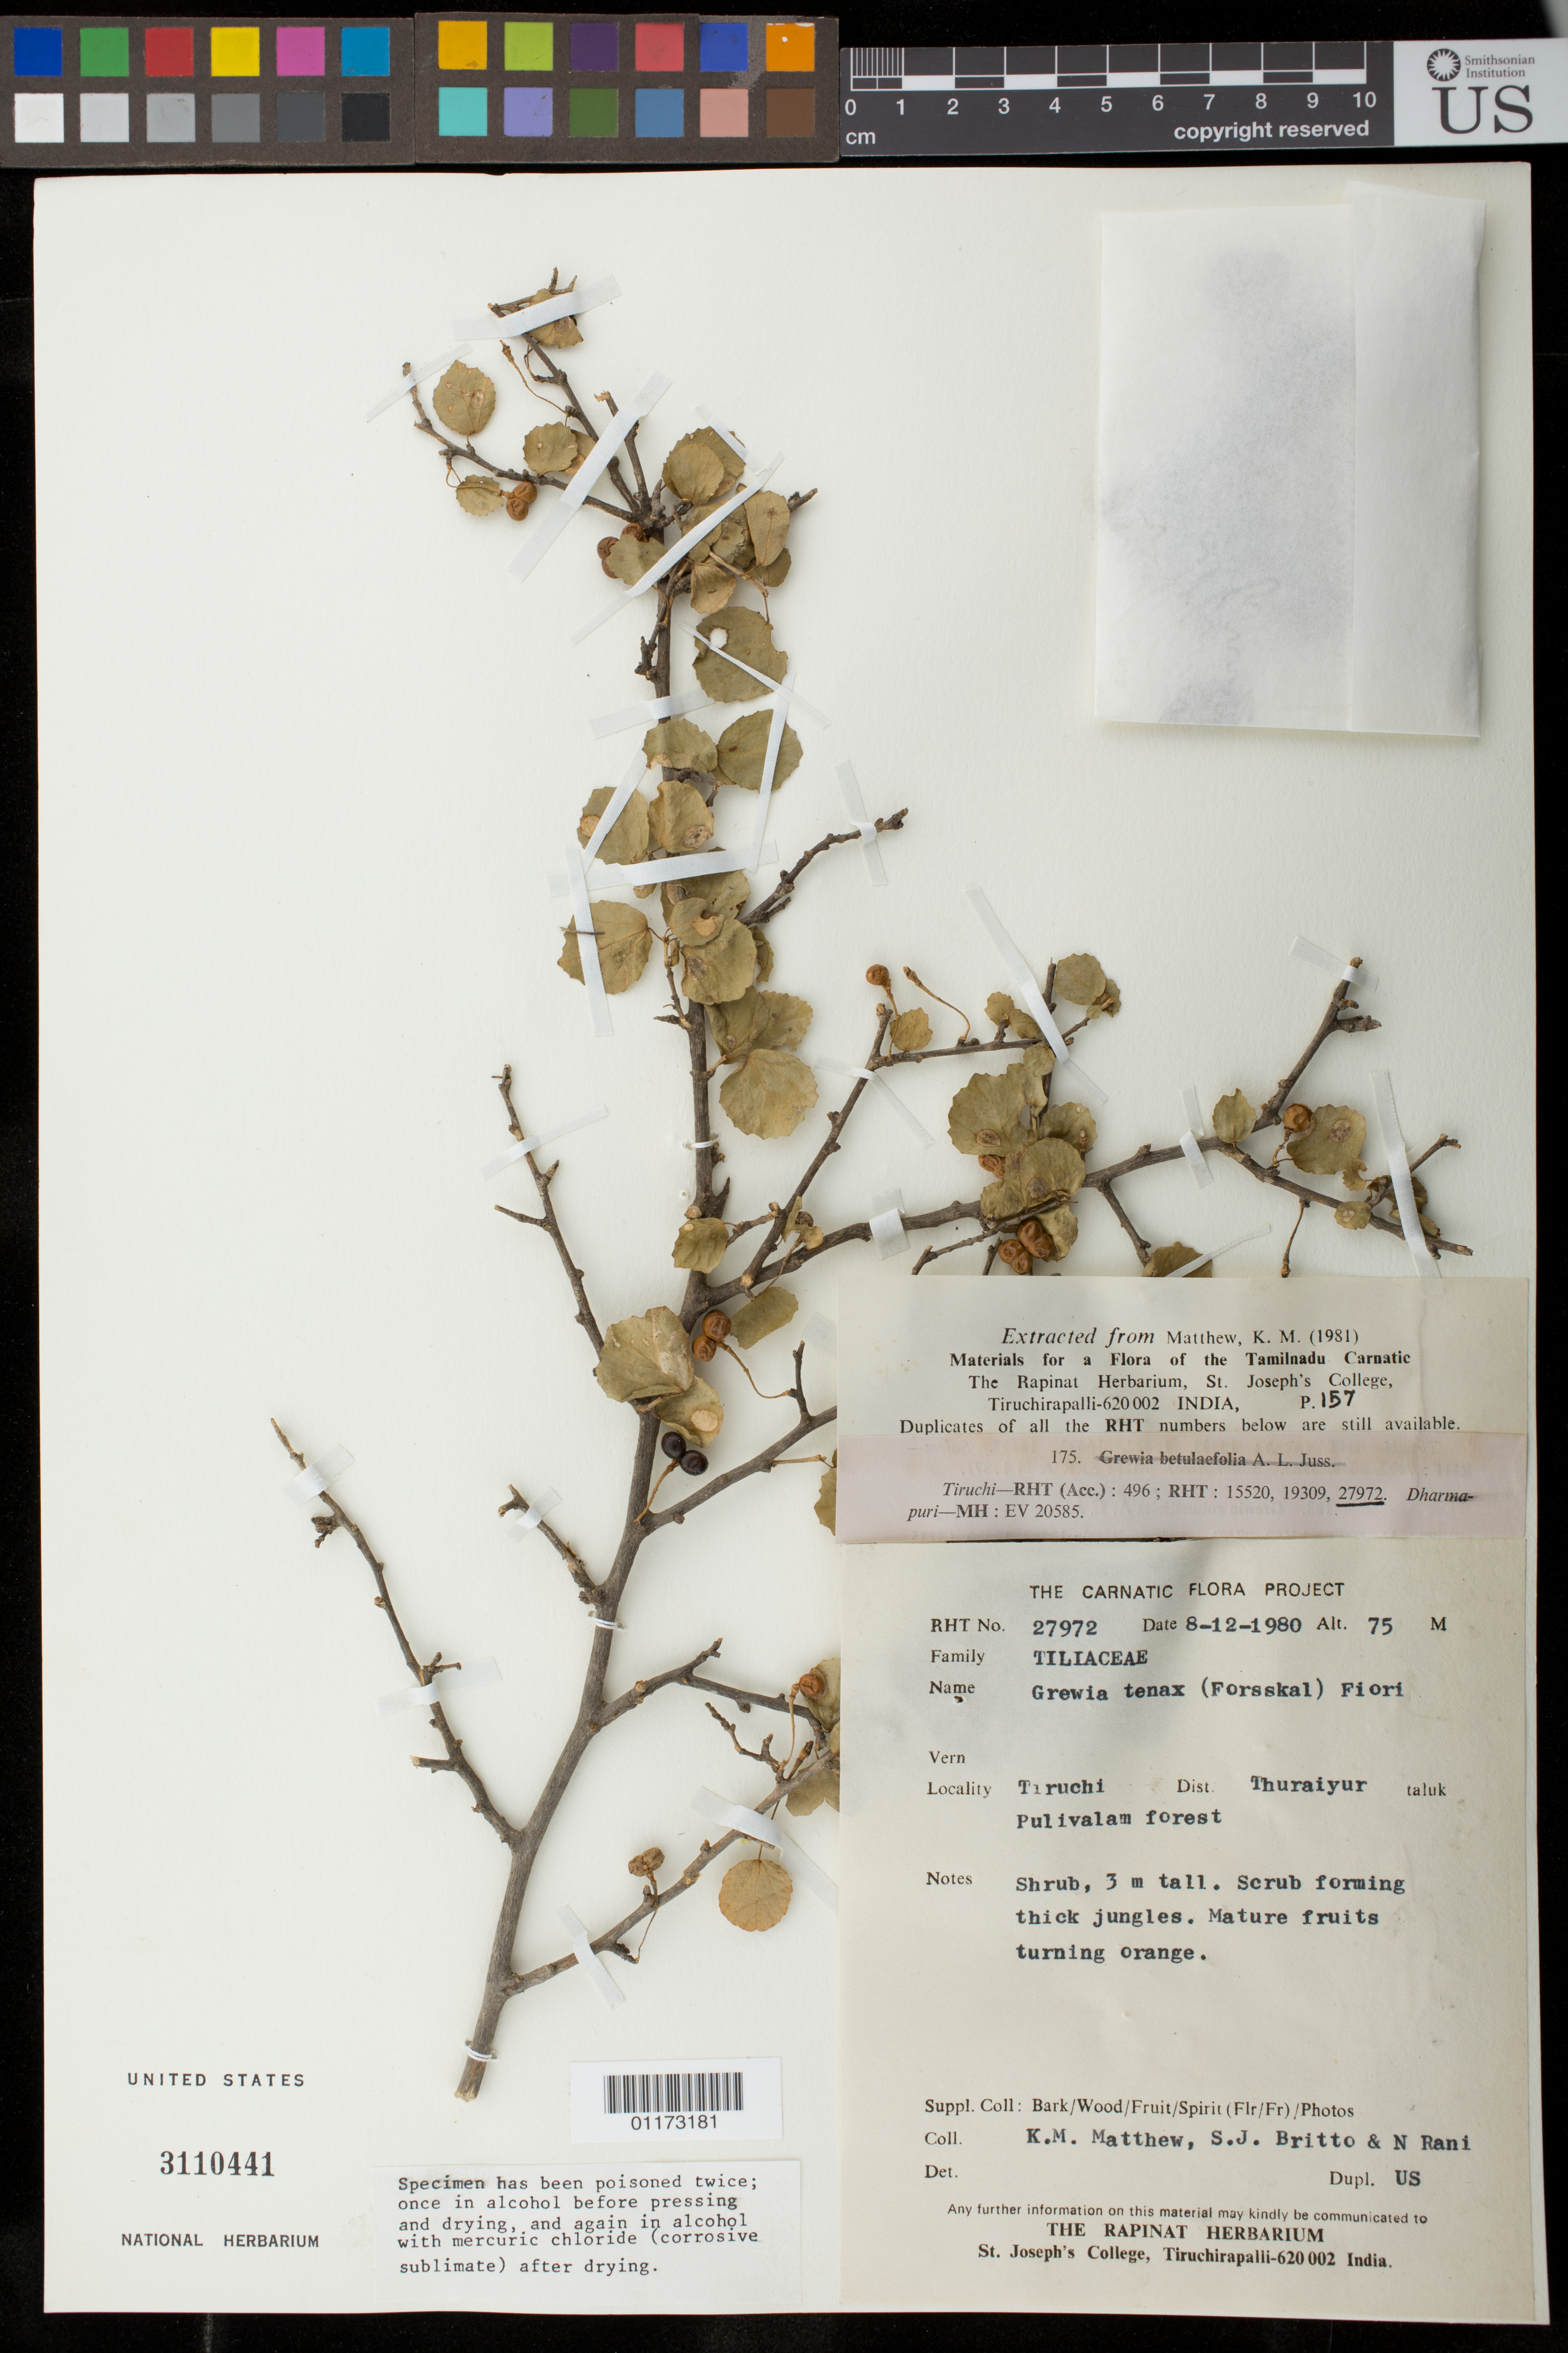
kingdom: Plantae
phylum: Tracheophyta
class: Magnoliopsida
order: Malvales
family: Malvaceae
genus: Grewia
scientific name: Grewia tenax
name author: (Forssk.) Fiori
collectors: K. M. Matthew, S. J. Britto & N. Rani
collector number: RHT 27972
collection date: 1980-12-08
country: India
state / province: Tamil Nadu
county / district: Tiruchi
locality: Thuraiyur taluk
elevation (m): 75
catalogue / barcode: US 3110441